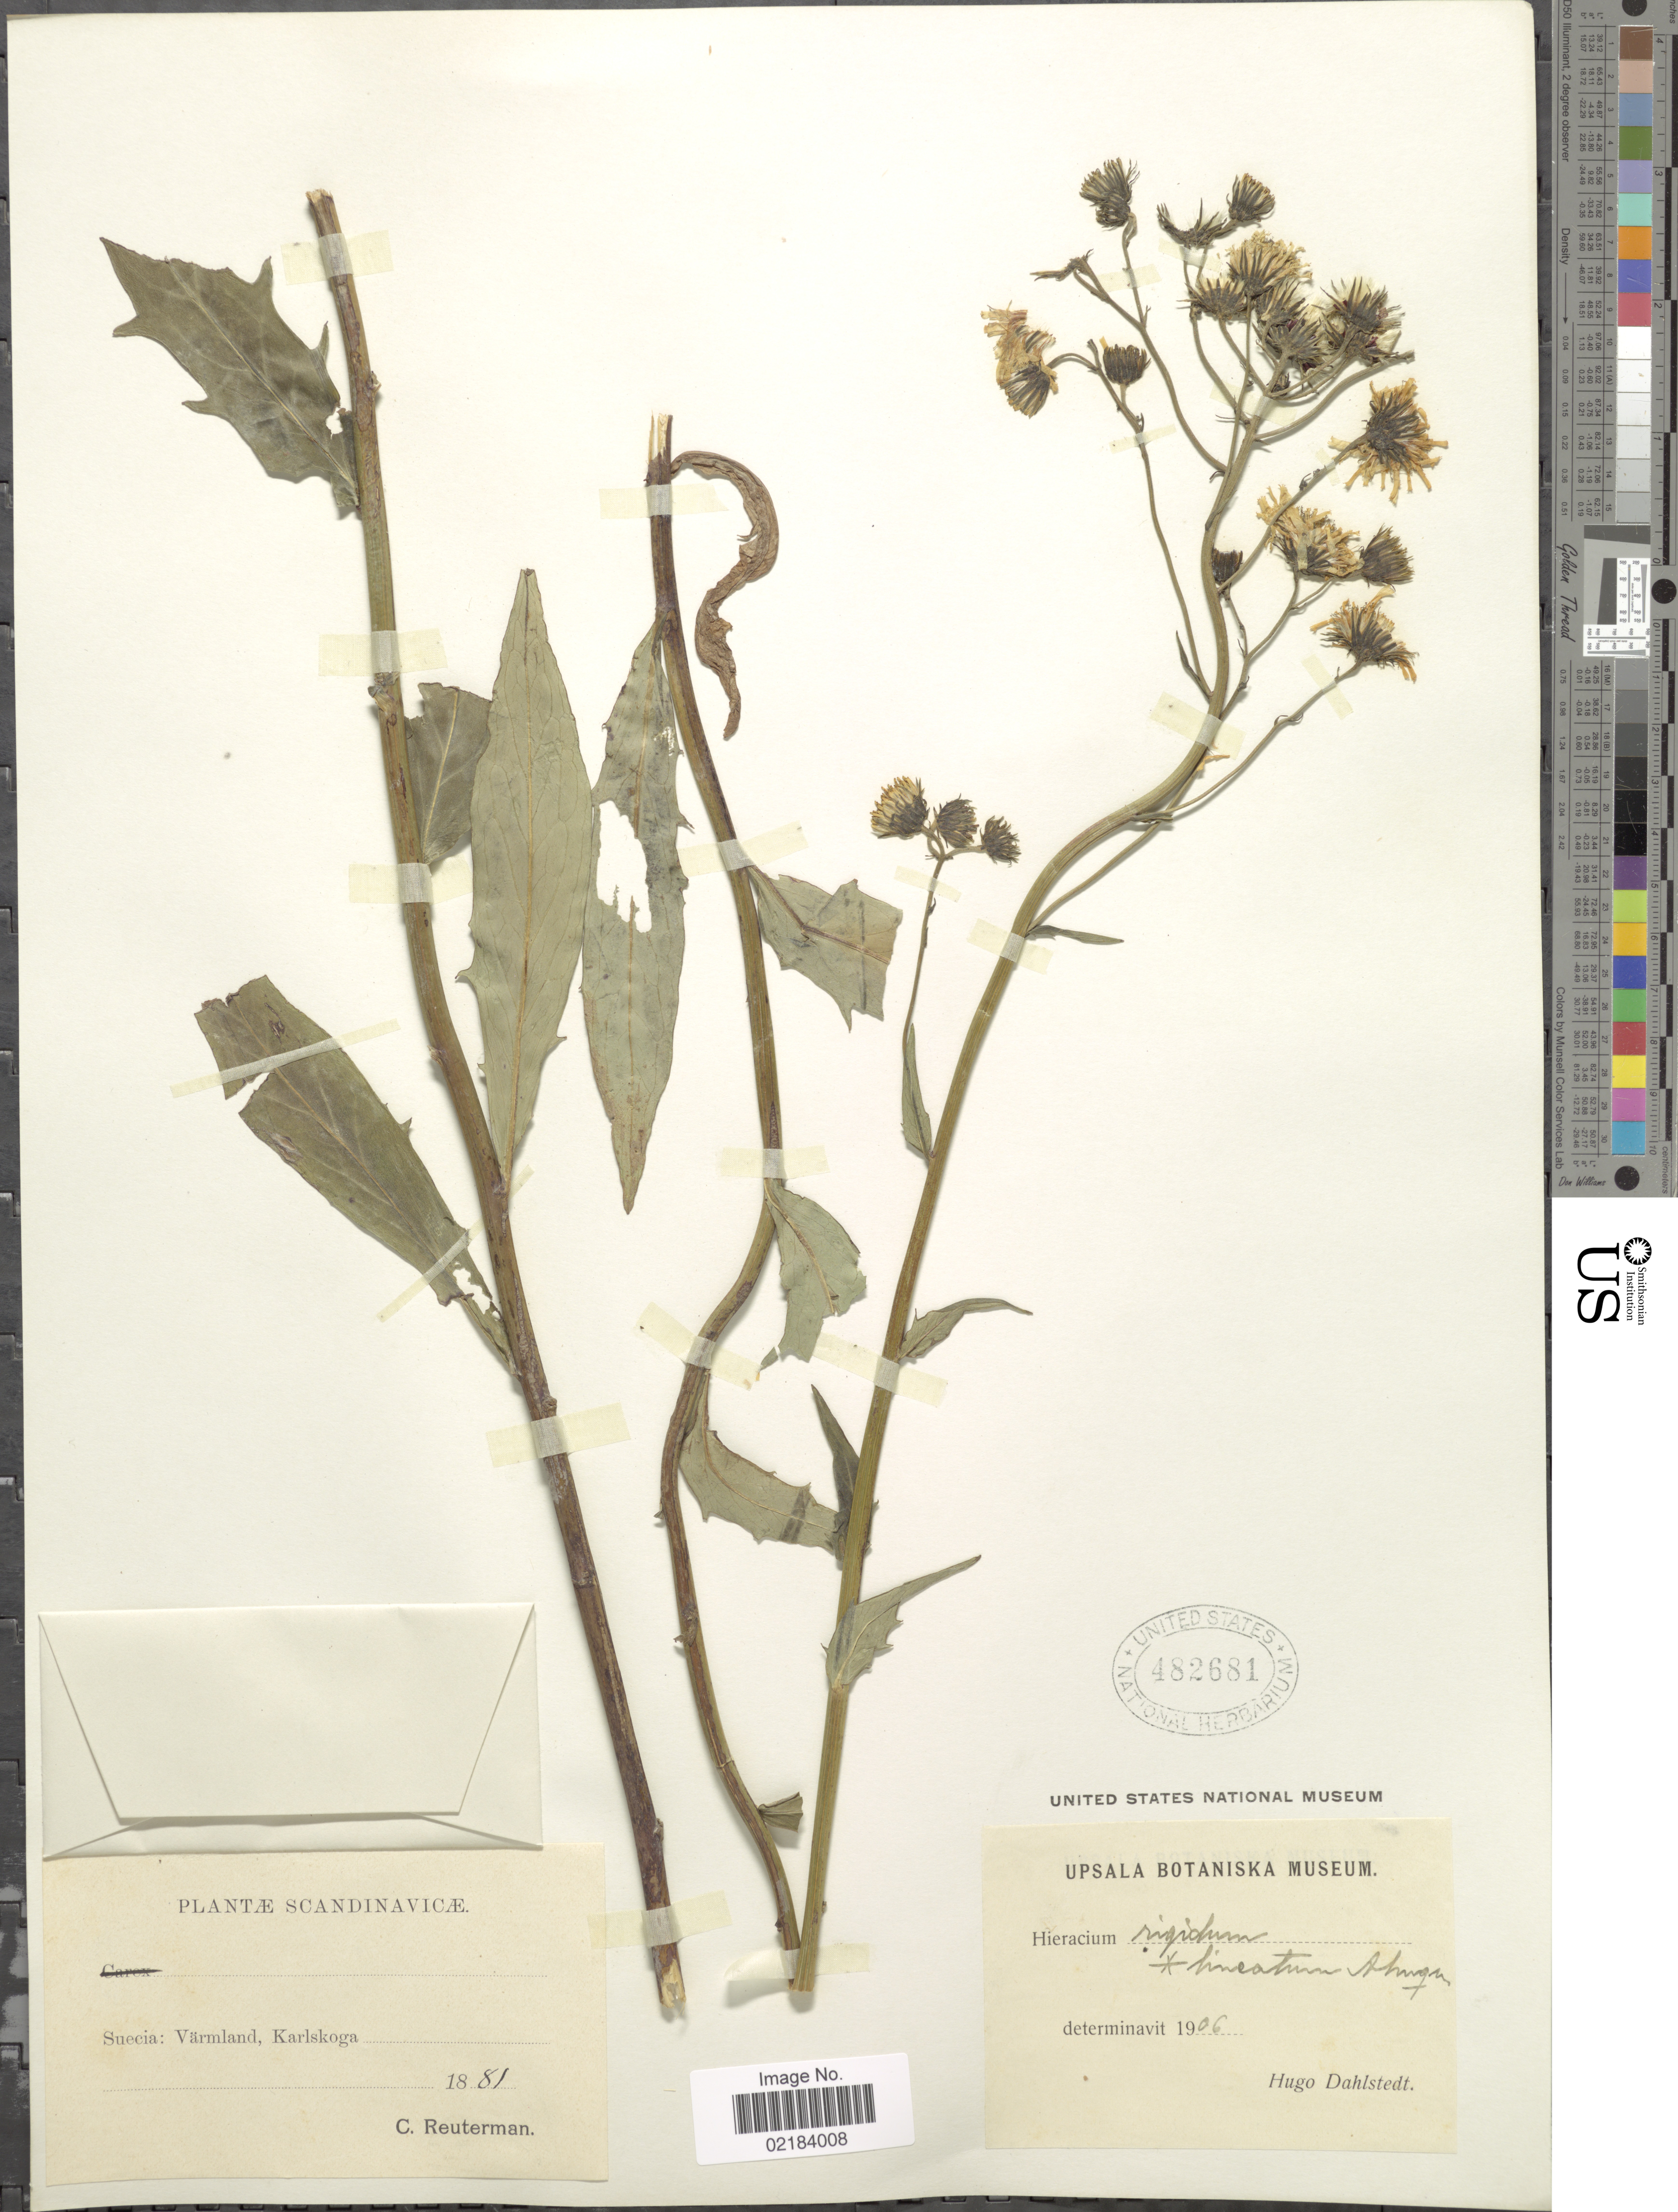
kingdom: Plantae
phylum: Tracheophyta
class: Magnoliopsida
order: Asterales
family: Asteraceae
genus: Hieracium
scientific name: Hieracium rigidum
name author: Hartm.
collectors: C. Reuterman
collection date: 1881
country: Sweden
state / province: Varmland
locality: Suecica, Karlskoga, Varmland, Scandinavicae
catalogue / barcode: US 482681